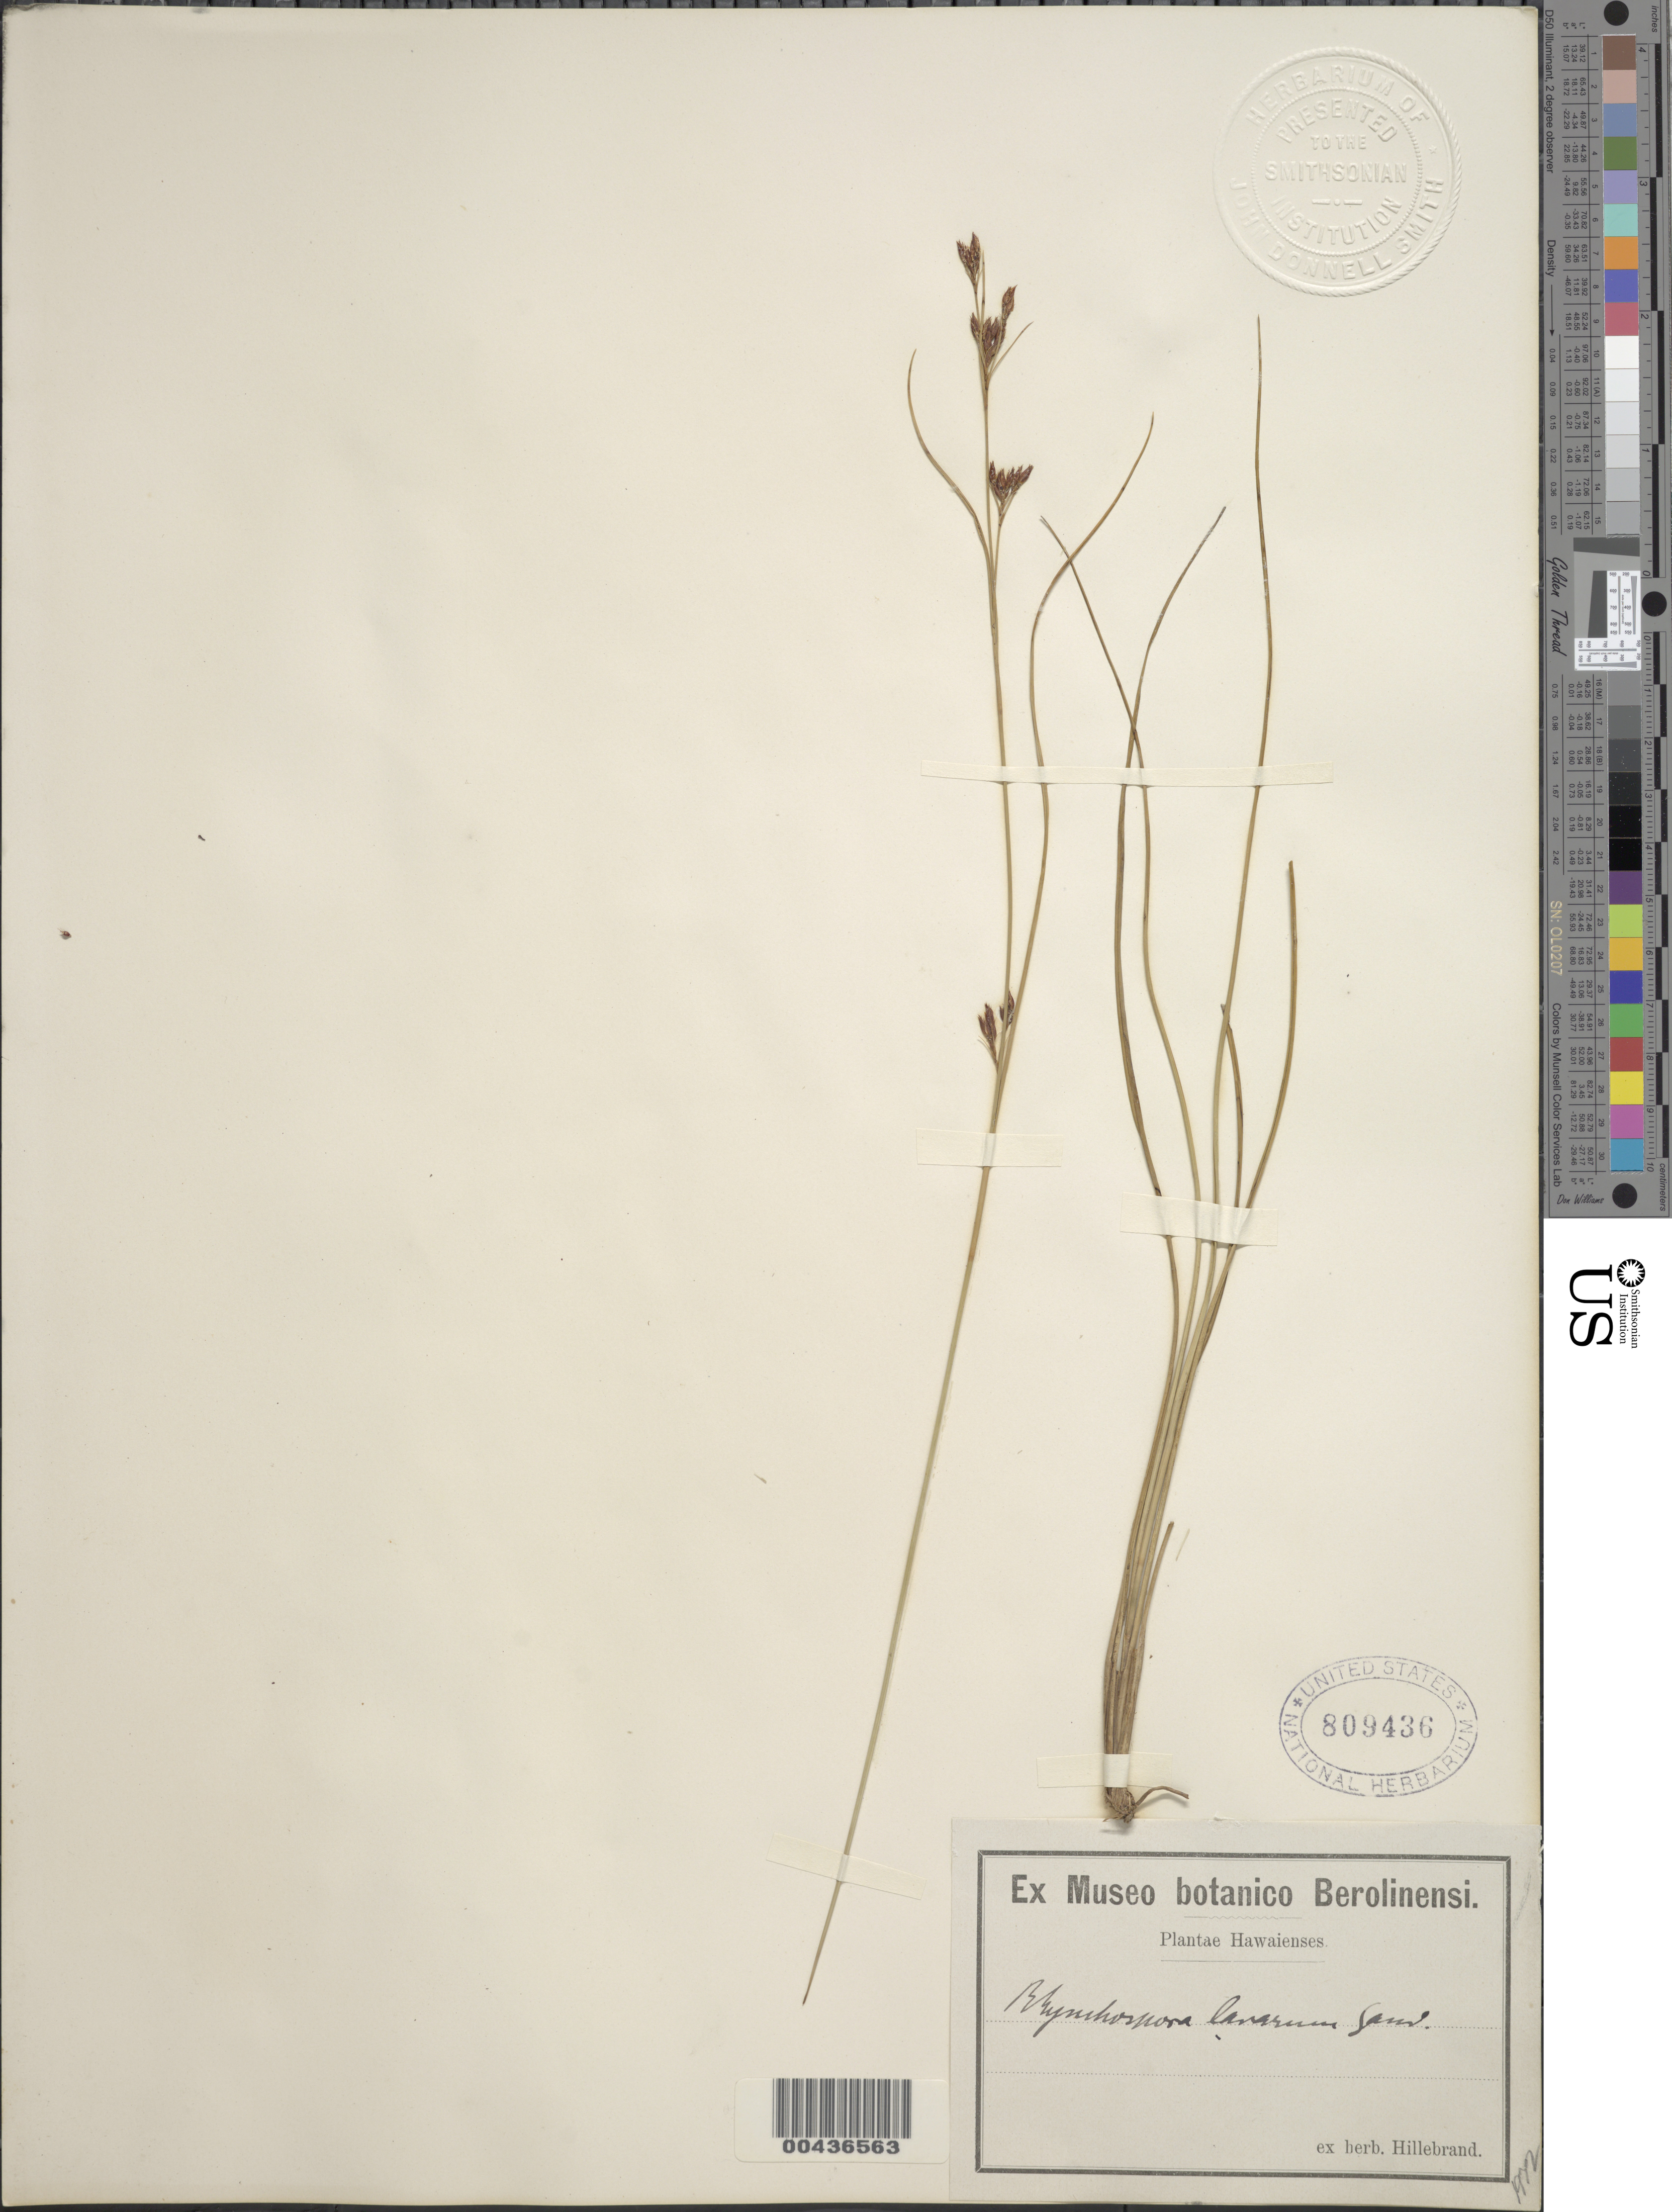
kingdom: Plantae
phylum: Tracheophyta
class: Liliopsida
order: Poales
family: Cyperaceae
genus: Rhynchospora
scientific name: Rhynchospora rugosa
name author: (Vahl) Gale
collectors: W. Hillebrand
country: United States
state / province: Hawaii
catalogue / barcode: US 809436